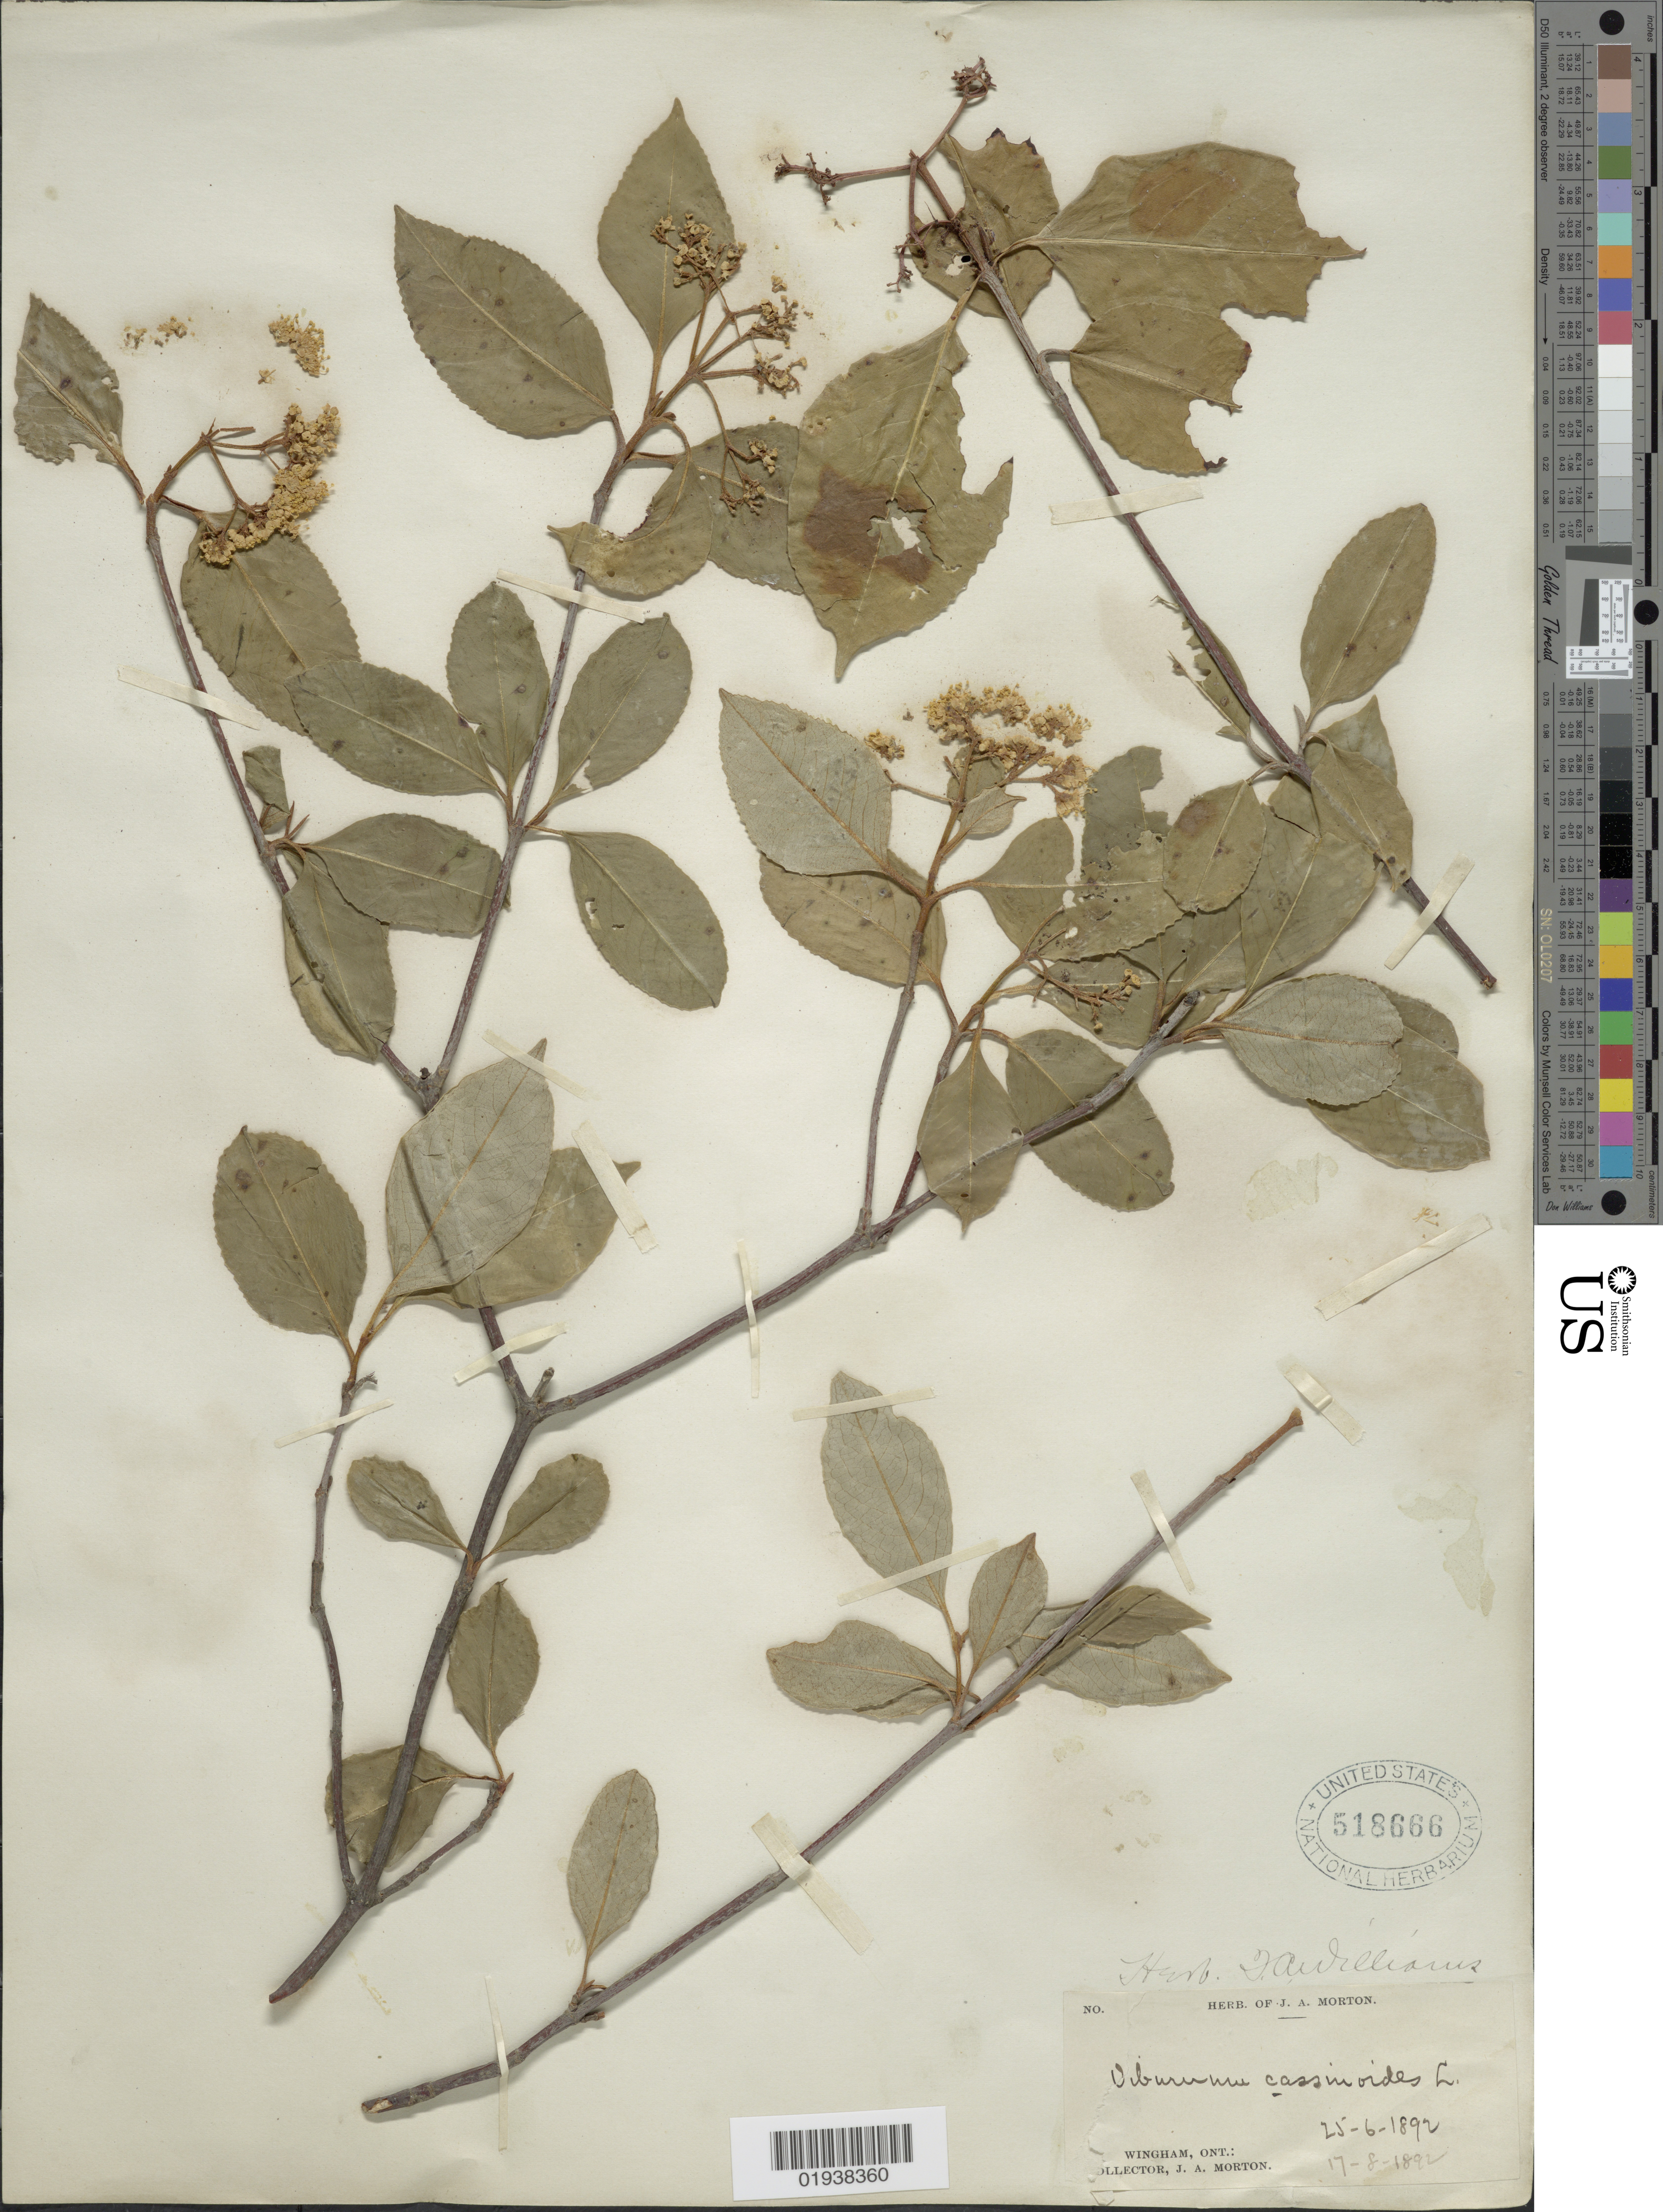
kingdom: Plantae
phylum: Tracheophyta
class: Magnoliopsida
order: Dipsacales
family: Viburnaceae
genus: Viburnum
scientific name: Viburnum cassinoides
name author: L.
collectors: J. A. Morton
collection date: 1892-06-25/1892-08-17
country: Canada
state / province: Ontario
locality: Wingham.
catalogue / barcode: US 518666